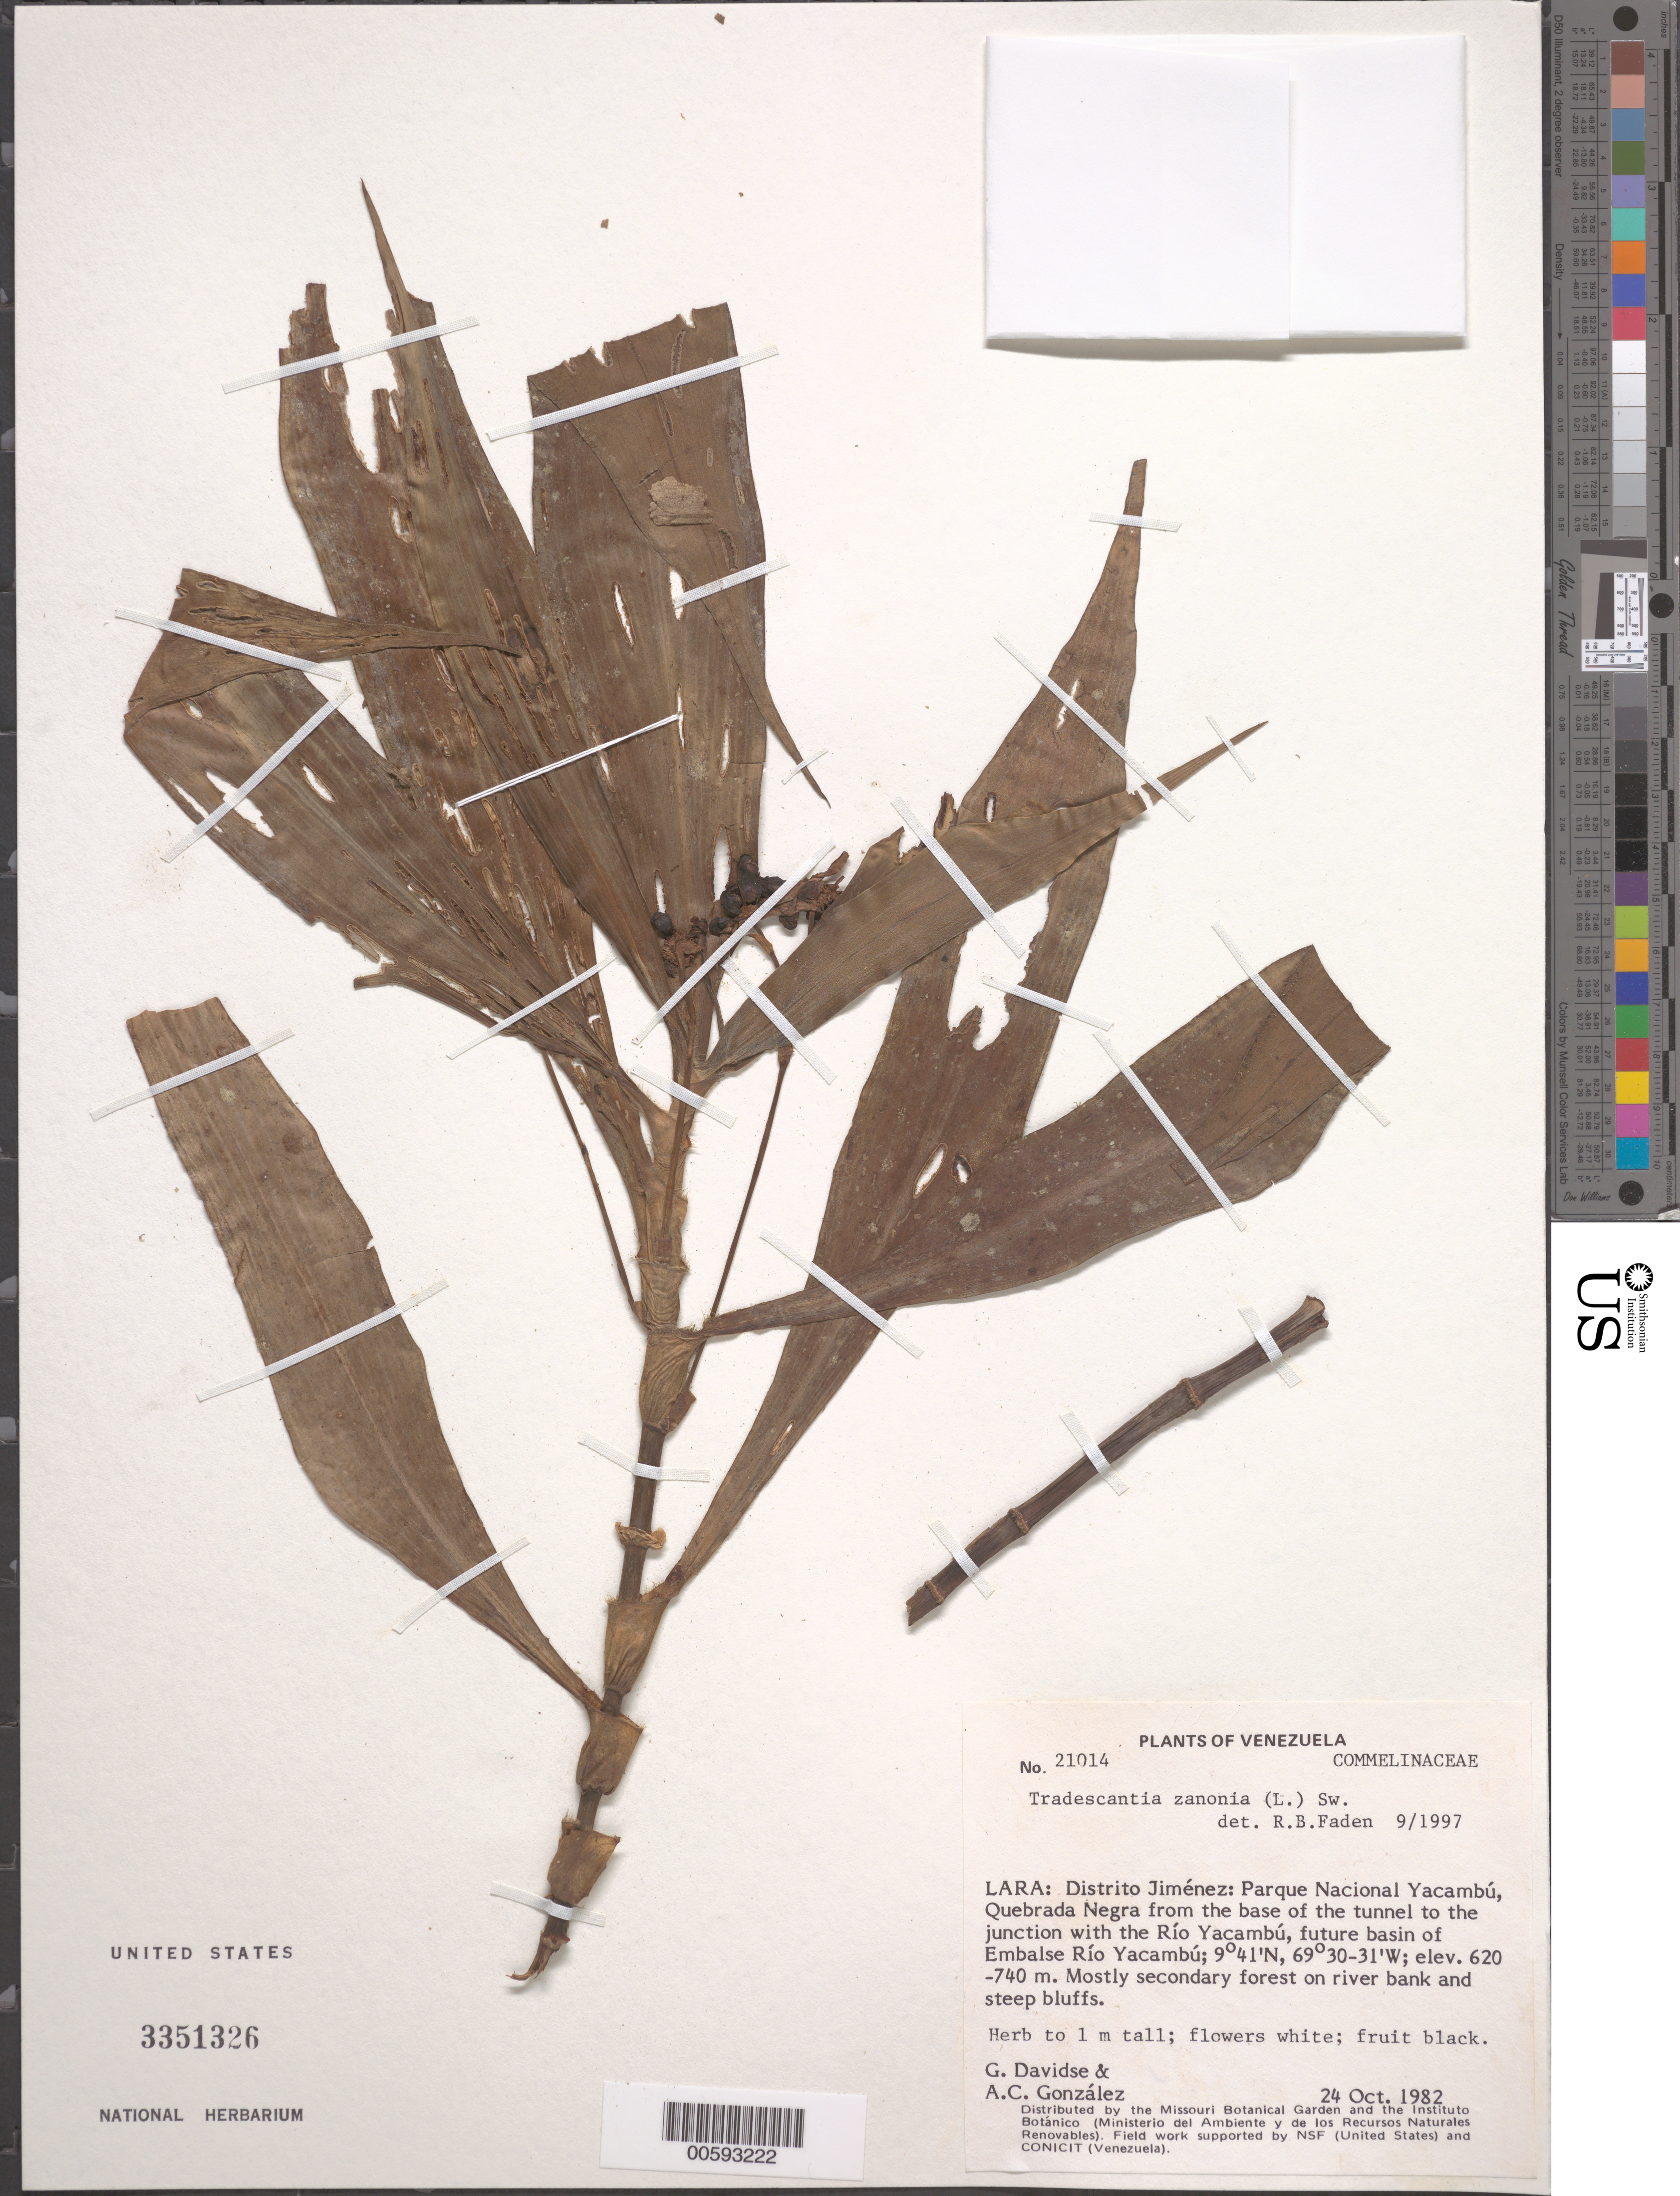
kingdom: Plantae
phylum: Tracheophyta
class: Liliopsida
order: Commelinales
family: Commelinaceae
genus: Tradescantia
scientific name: Tradescantia zanonia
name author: (L.) Sw.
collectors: G. Davidse & A. C. González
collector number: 21014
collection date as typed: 24 Oct 1982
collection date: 1982-10-24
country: Venezuela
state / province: Lara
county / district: Jiménez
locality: Dist. jimenez, yacambu national park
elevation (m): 189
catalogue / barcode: US 3351326